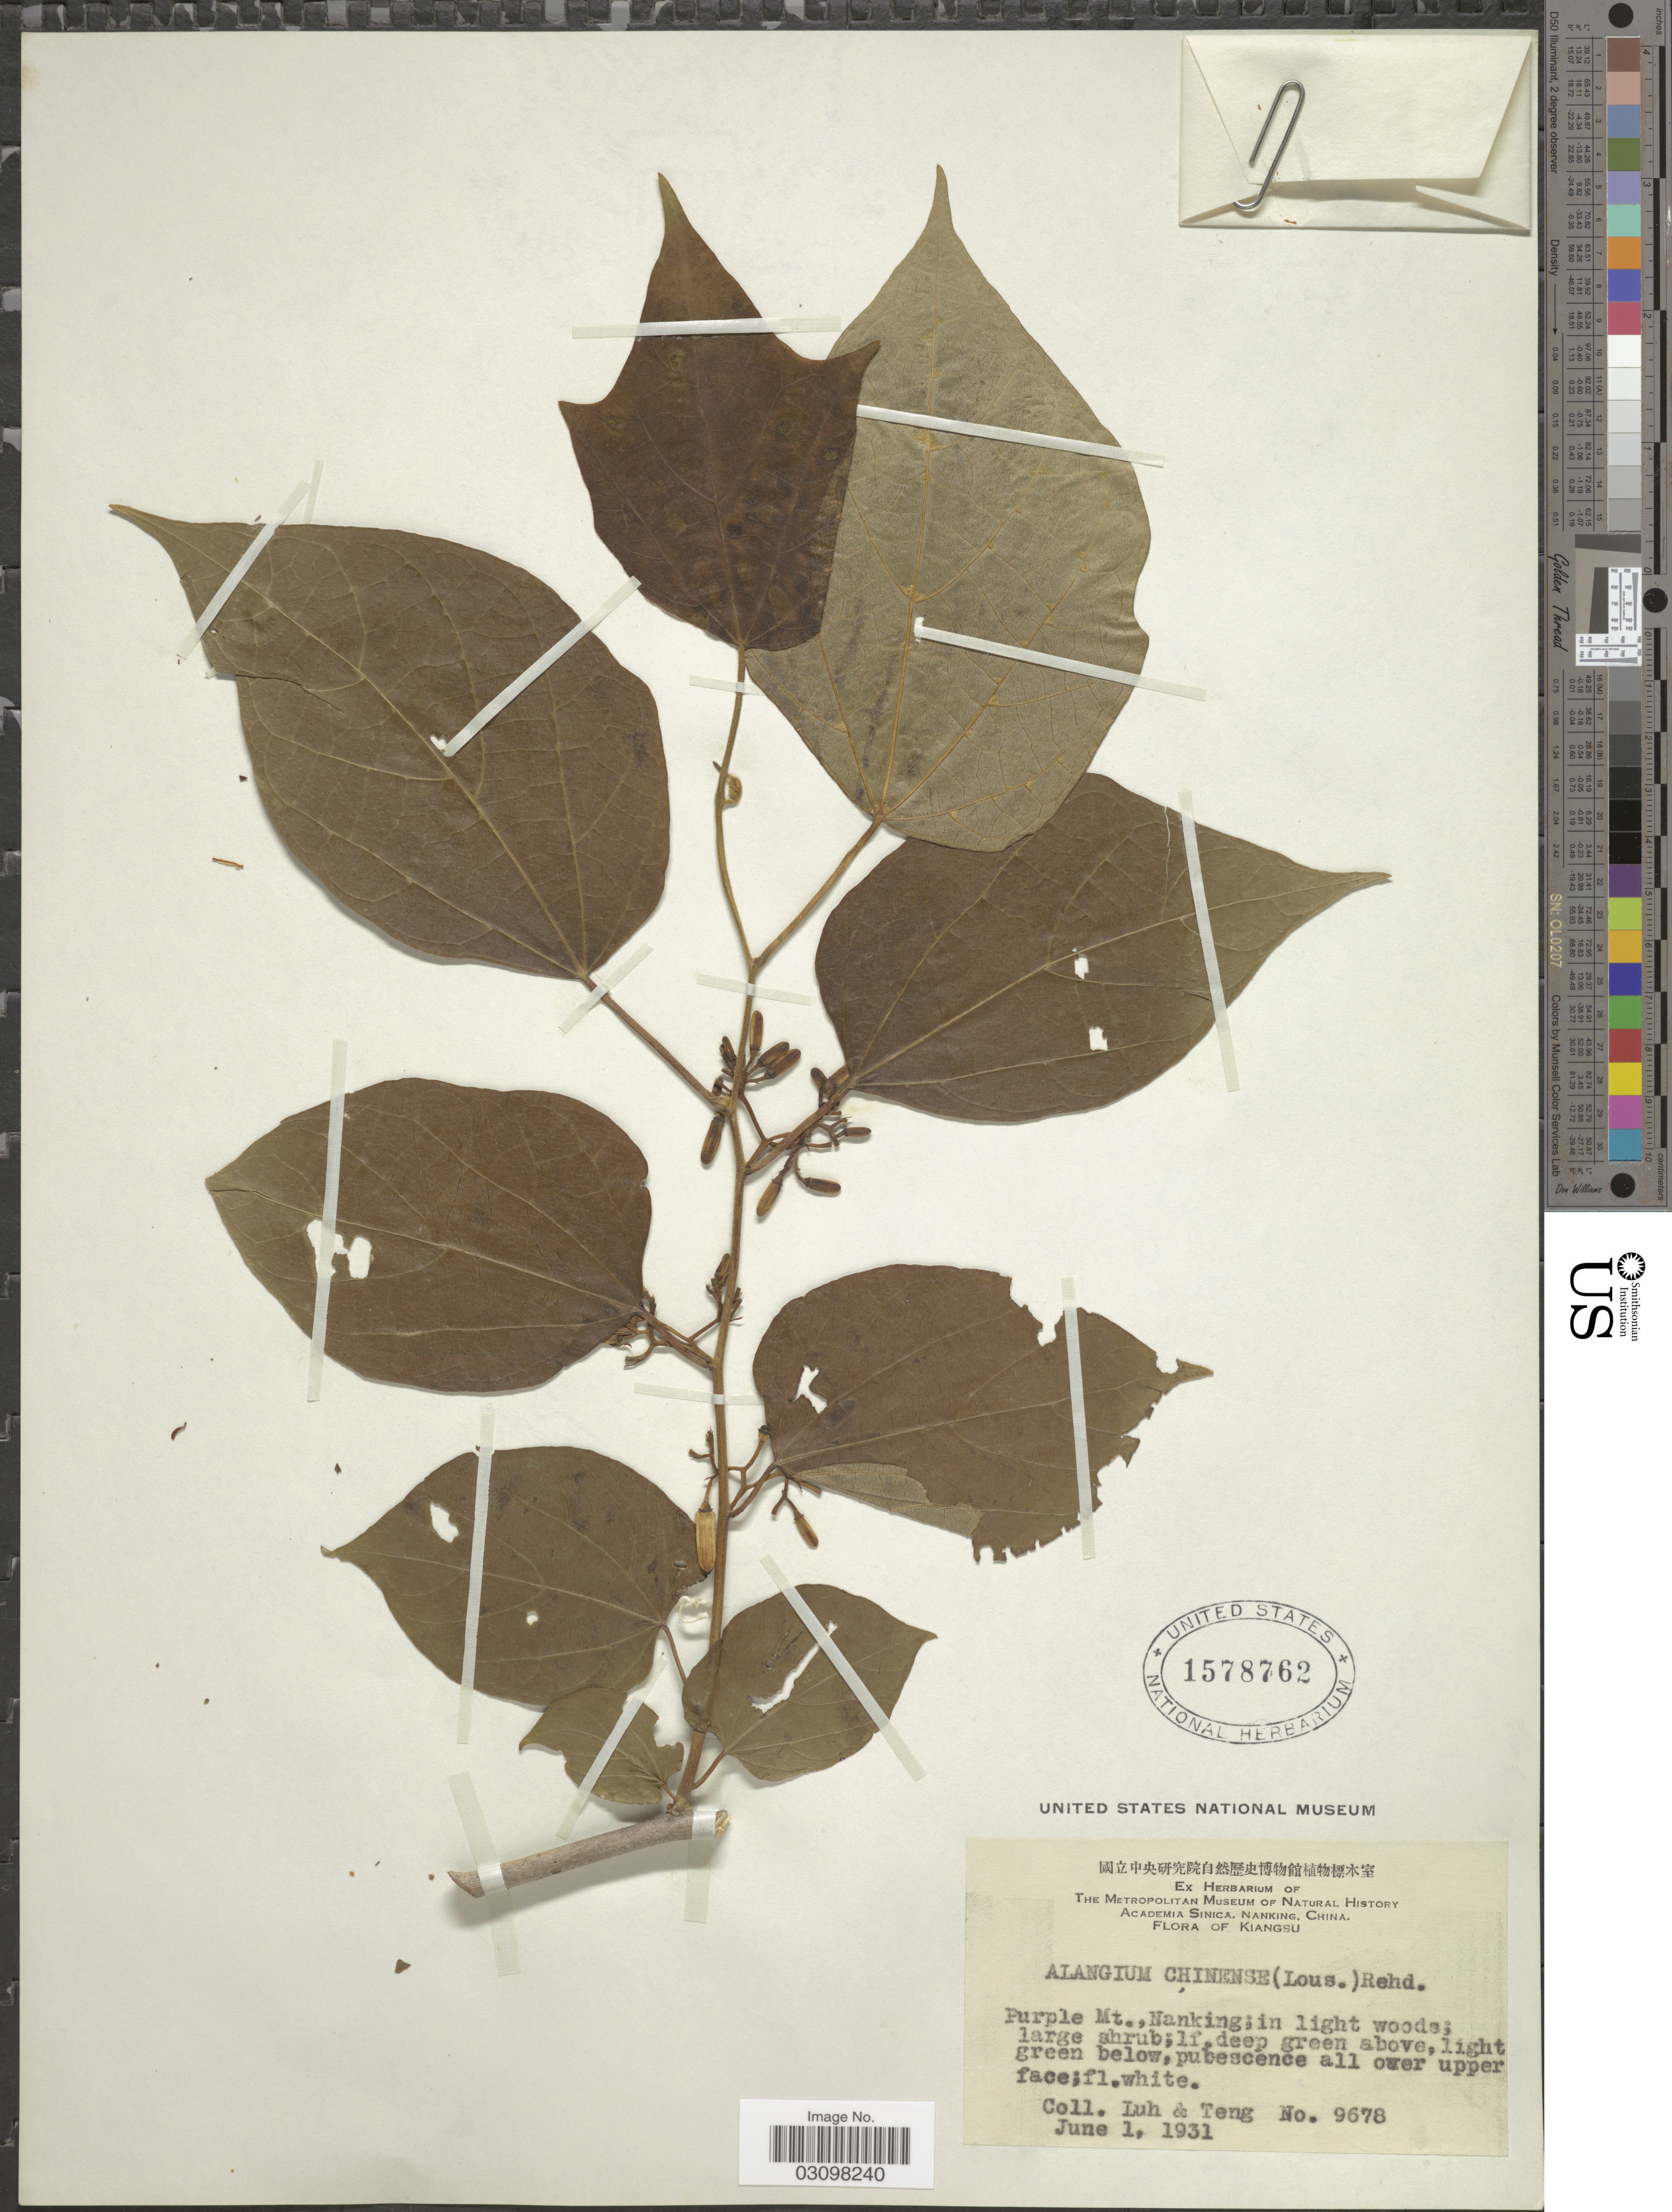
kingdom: Plantae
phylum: Tracheophyta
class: Magnoliopsida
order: Cornales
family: Cornaceae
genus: Alangium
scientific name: Alangium chinense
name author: (Harms) Rehder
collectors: Luh & -. Teng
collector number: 9678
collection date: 1931-06-01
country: China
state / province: Jiangsu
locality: Kiangsu. Purple Mt., Nanking.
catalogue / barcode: US 1578762